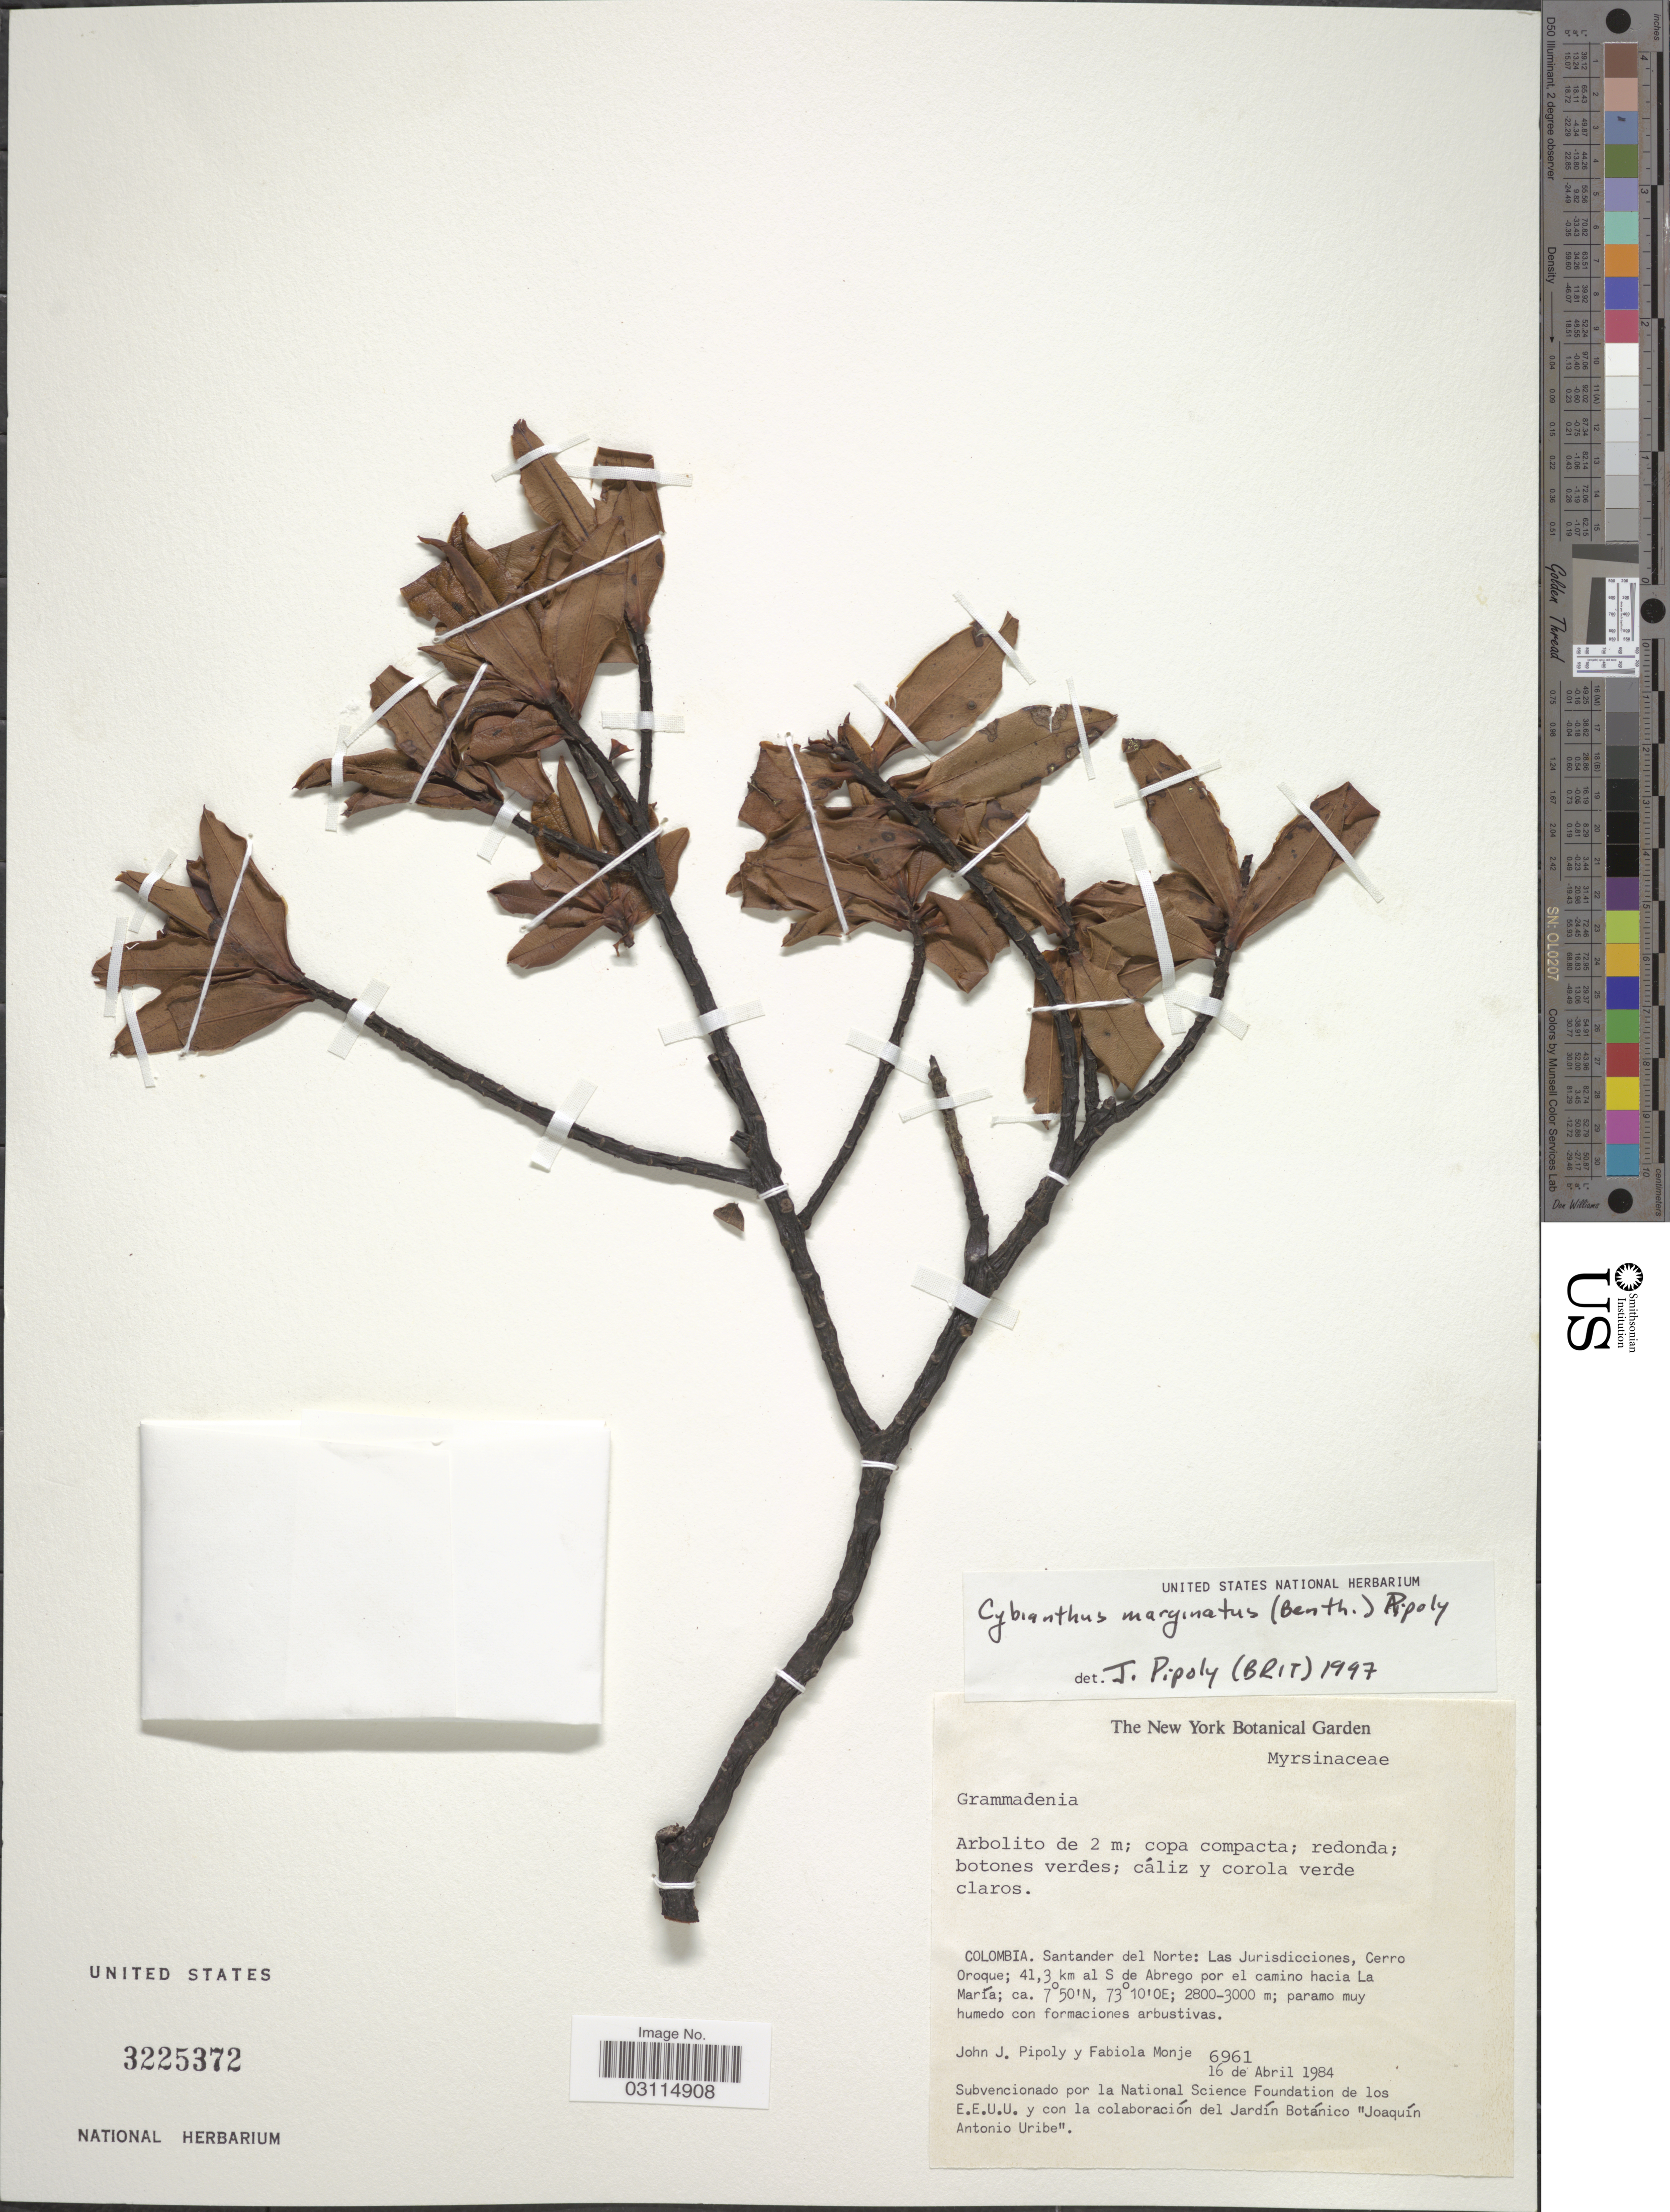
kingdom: Plantae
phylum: Tracheophyta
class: Magnoliopsida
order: Ericales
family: Primulaceae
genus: Cybianthus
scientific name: Cybianthus marginatus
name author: (Benth.) Pipoly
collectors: J. J. Pipoly & F. Monje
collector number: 6961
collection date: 1984-04-16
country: Colombia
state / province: Norte de Santander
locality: Santander del Norte: Las Juridicciones, Cerro Oroque; 41.3 km al S de Abrego por el camino hacia La María.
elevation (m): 2800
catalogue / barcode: US 3225372